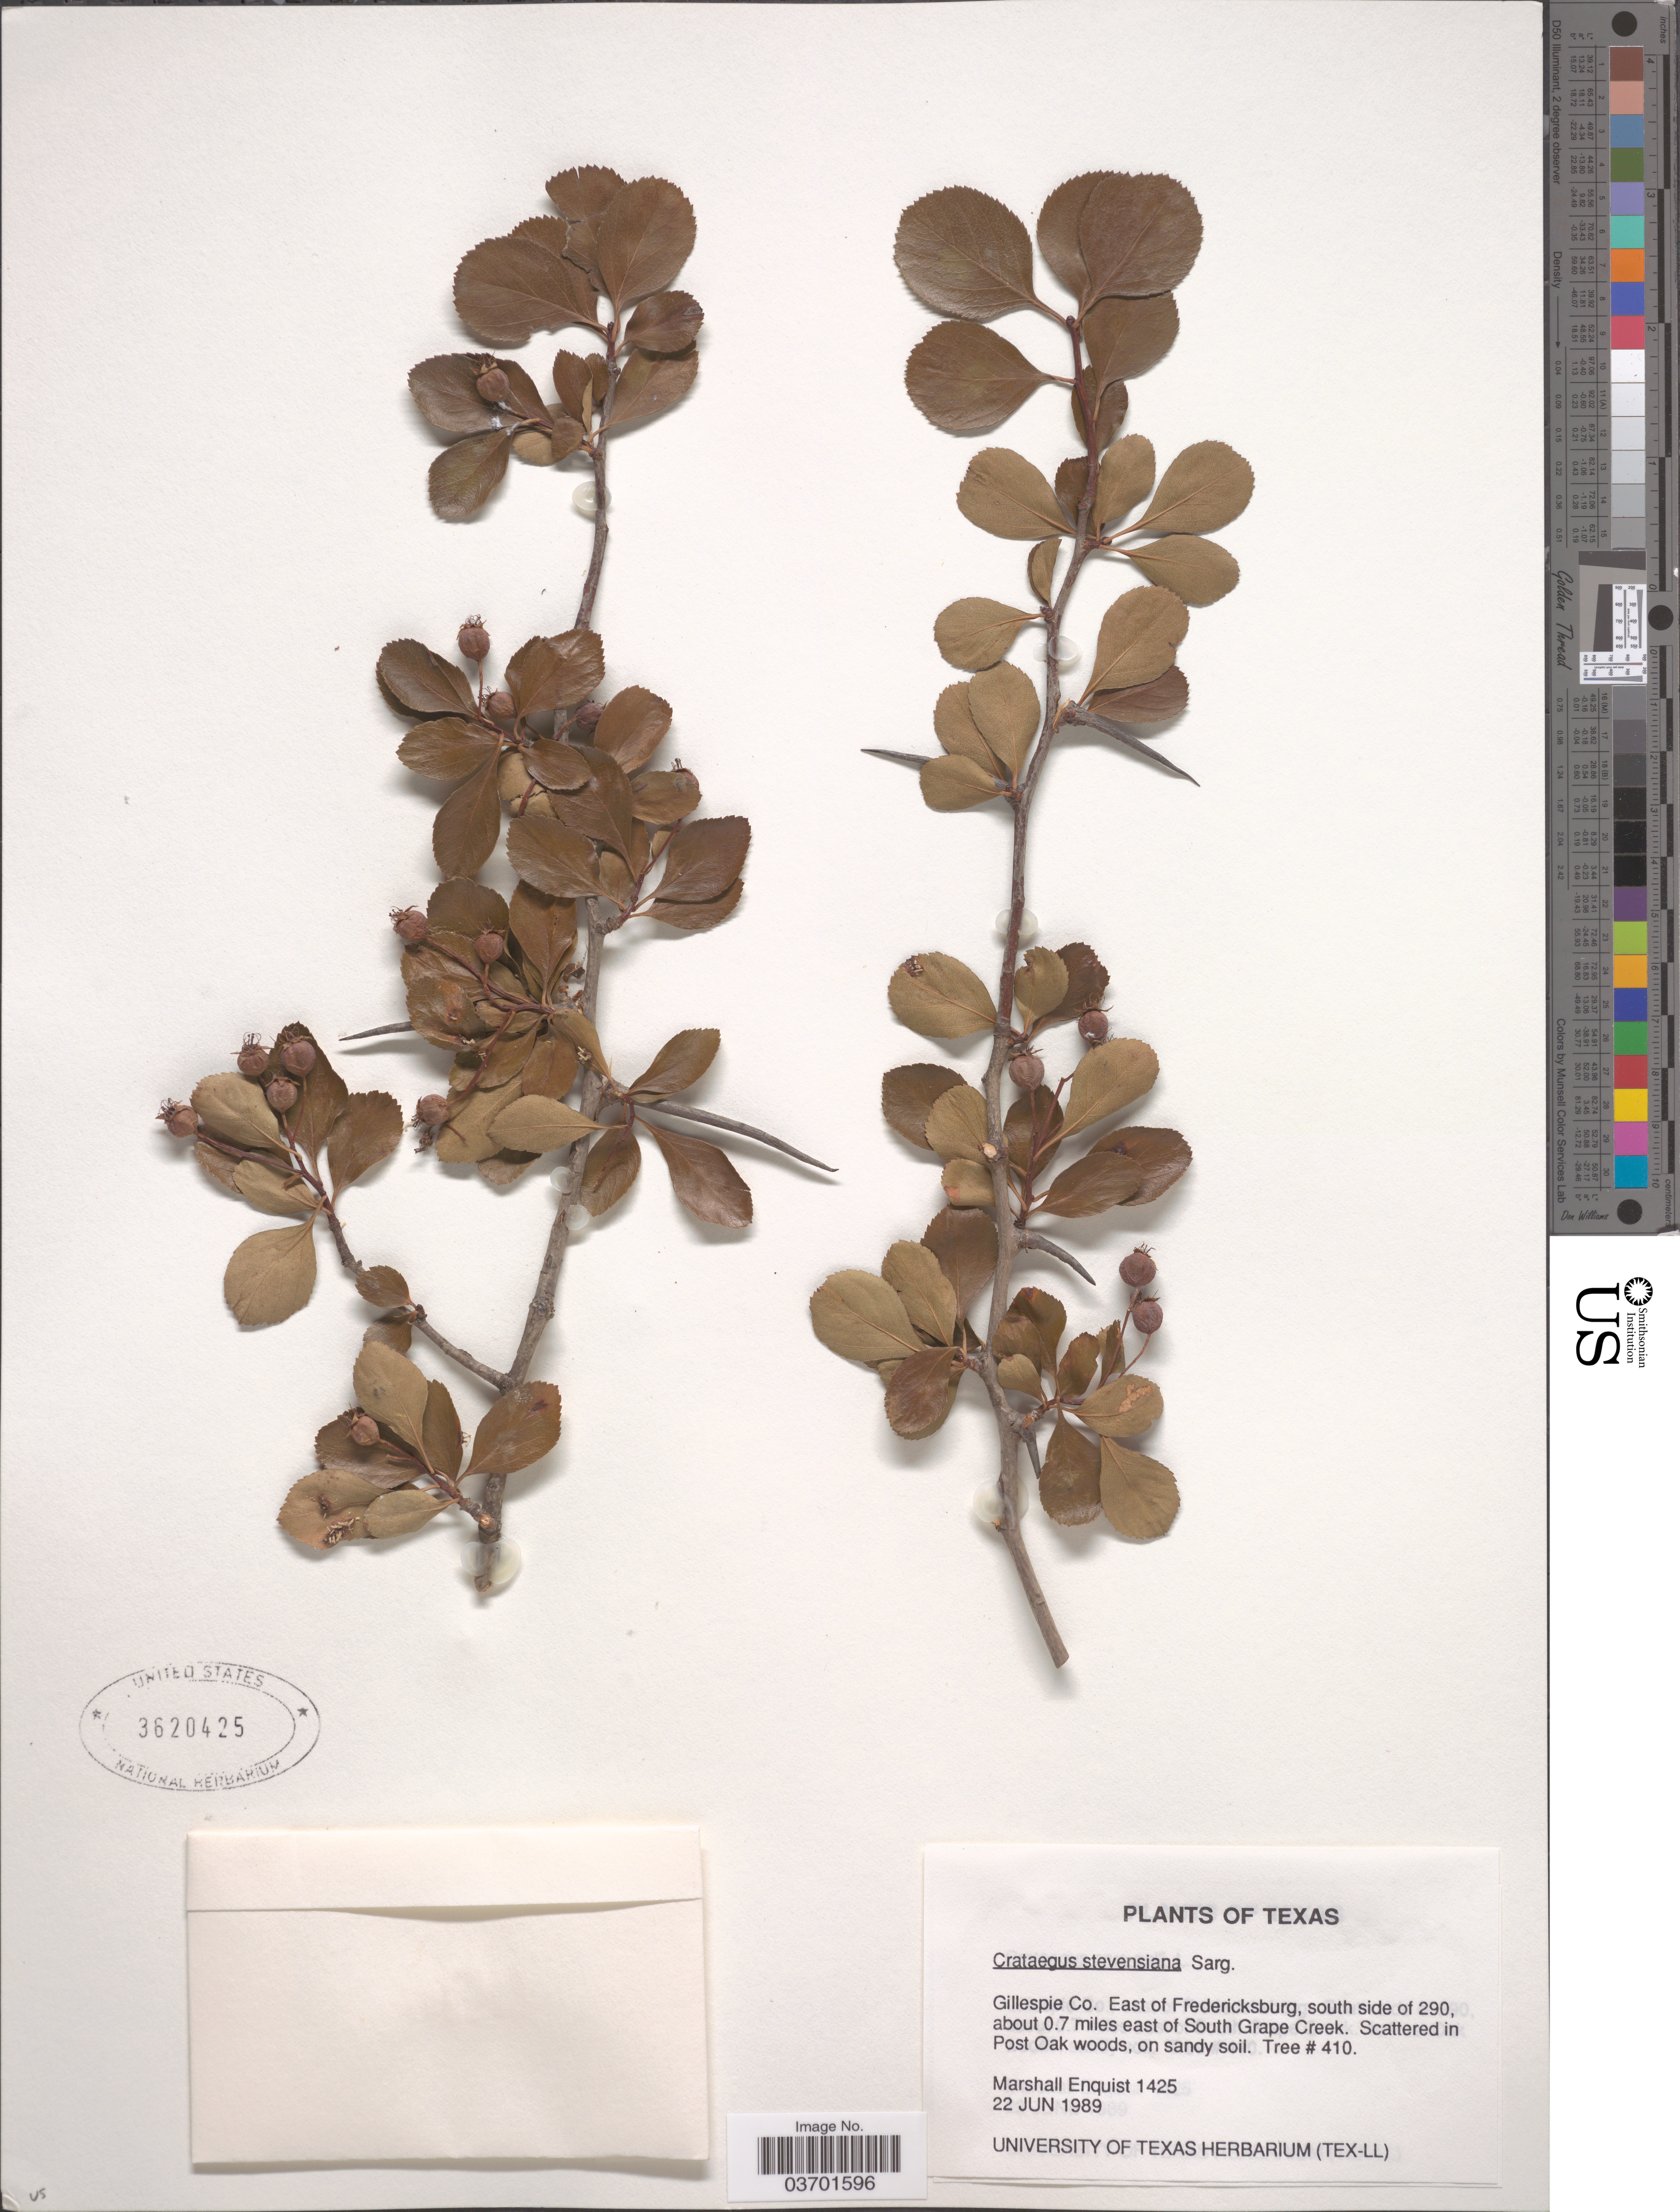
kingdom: Plantae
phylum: Tracheophyta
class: Magnoliopsida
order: Rosales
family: Rosaceae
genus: Crataegus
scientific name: Crataegus reverchonii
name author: Sarg.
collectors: M. Enquist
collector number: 1425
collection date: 1989-06-22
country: United States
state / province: Texas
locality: Gillespie Co. East of Fredericksburg, south side of 290, about 0.7 miles east of South Grape Creek.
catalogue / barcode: US 3620425